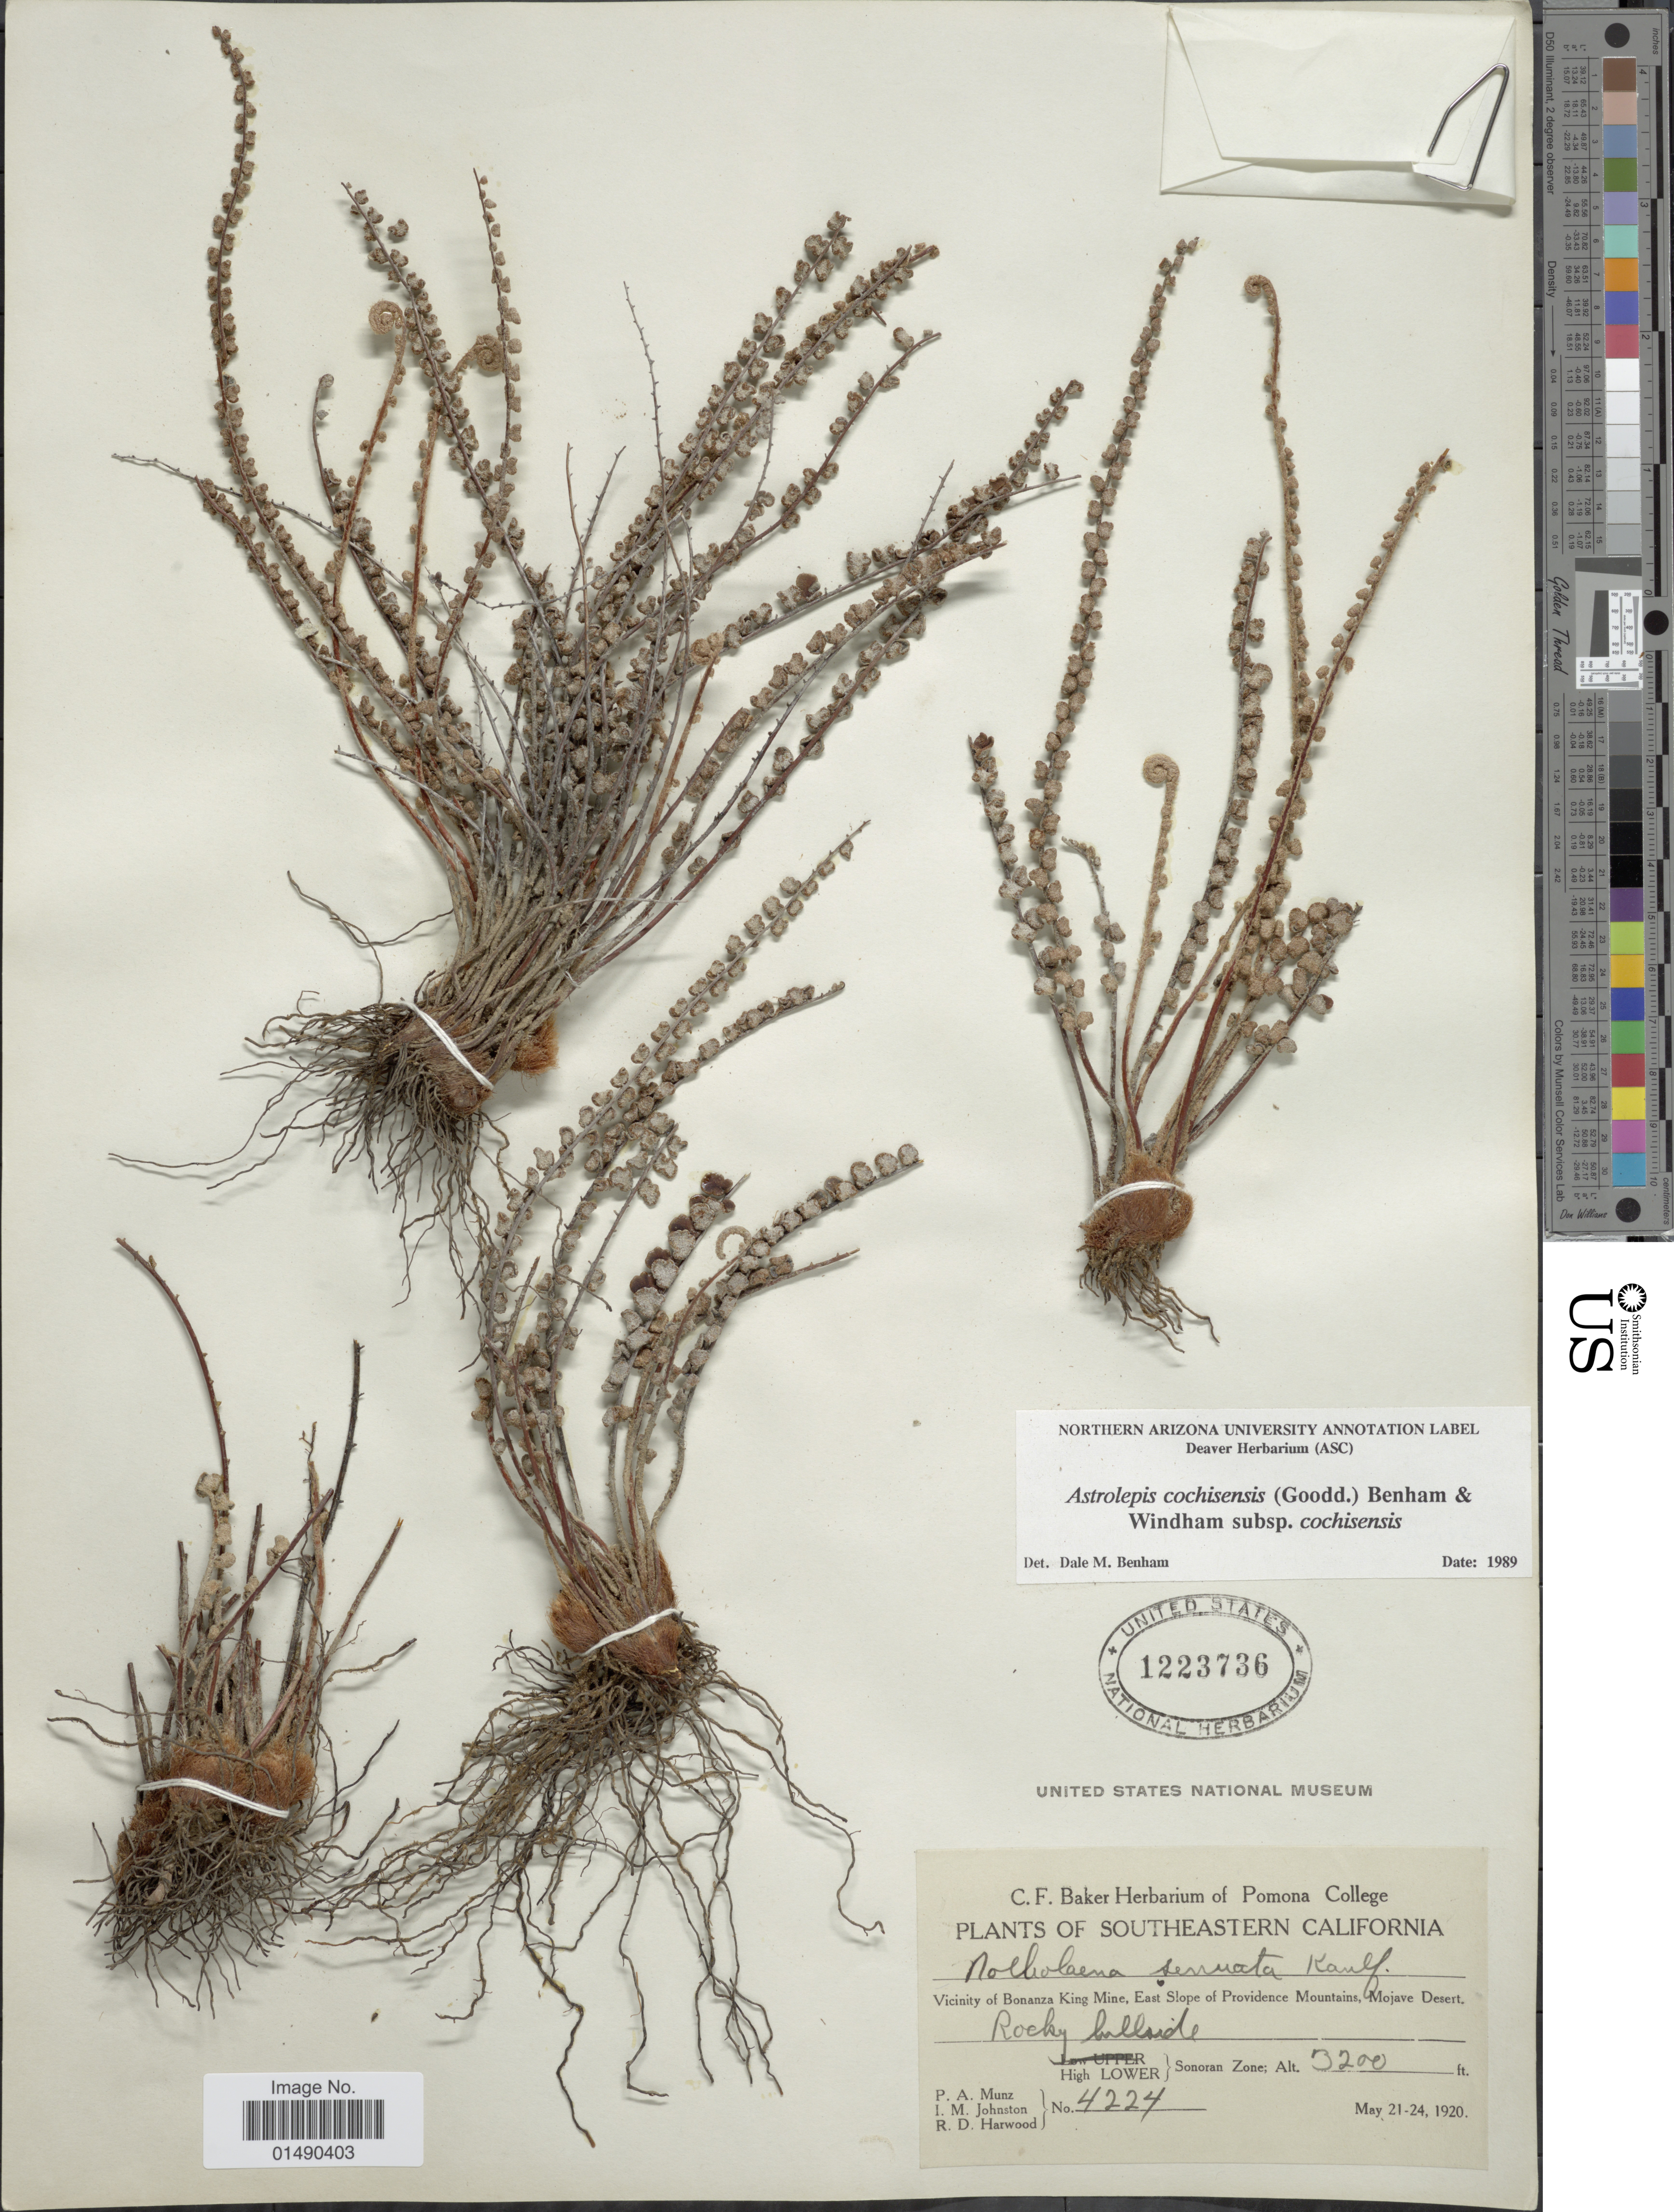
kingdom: Plantae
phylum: Tracheophyta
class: Polypodiopsida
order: Polypodiales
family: Pteridaceae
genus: Astrolepis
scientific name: Astrolepis cochisensis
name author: (C.O. Goodd.) D.M. Benham & Windham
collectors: P. A. Munz, I.M. Johnston & R. Hardwood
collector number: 4224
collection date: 1920-05-21/1920-05-24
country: United States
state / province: California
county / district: San Bernardino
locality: Southern California, Vicinity of Bonanza King Mine, East Slope of Providence Mountains, Mojave Desert, Sonoran Zone, High Upper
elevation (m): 975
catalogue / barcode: US 1223736